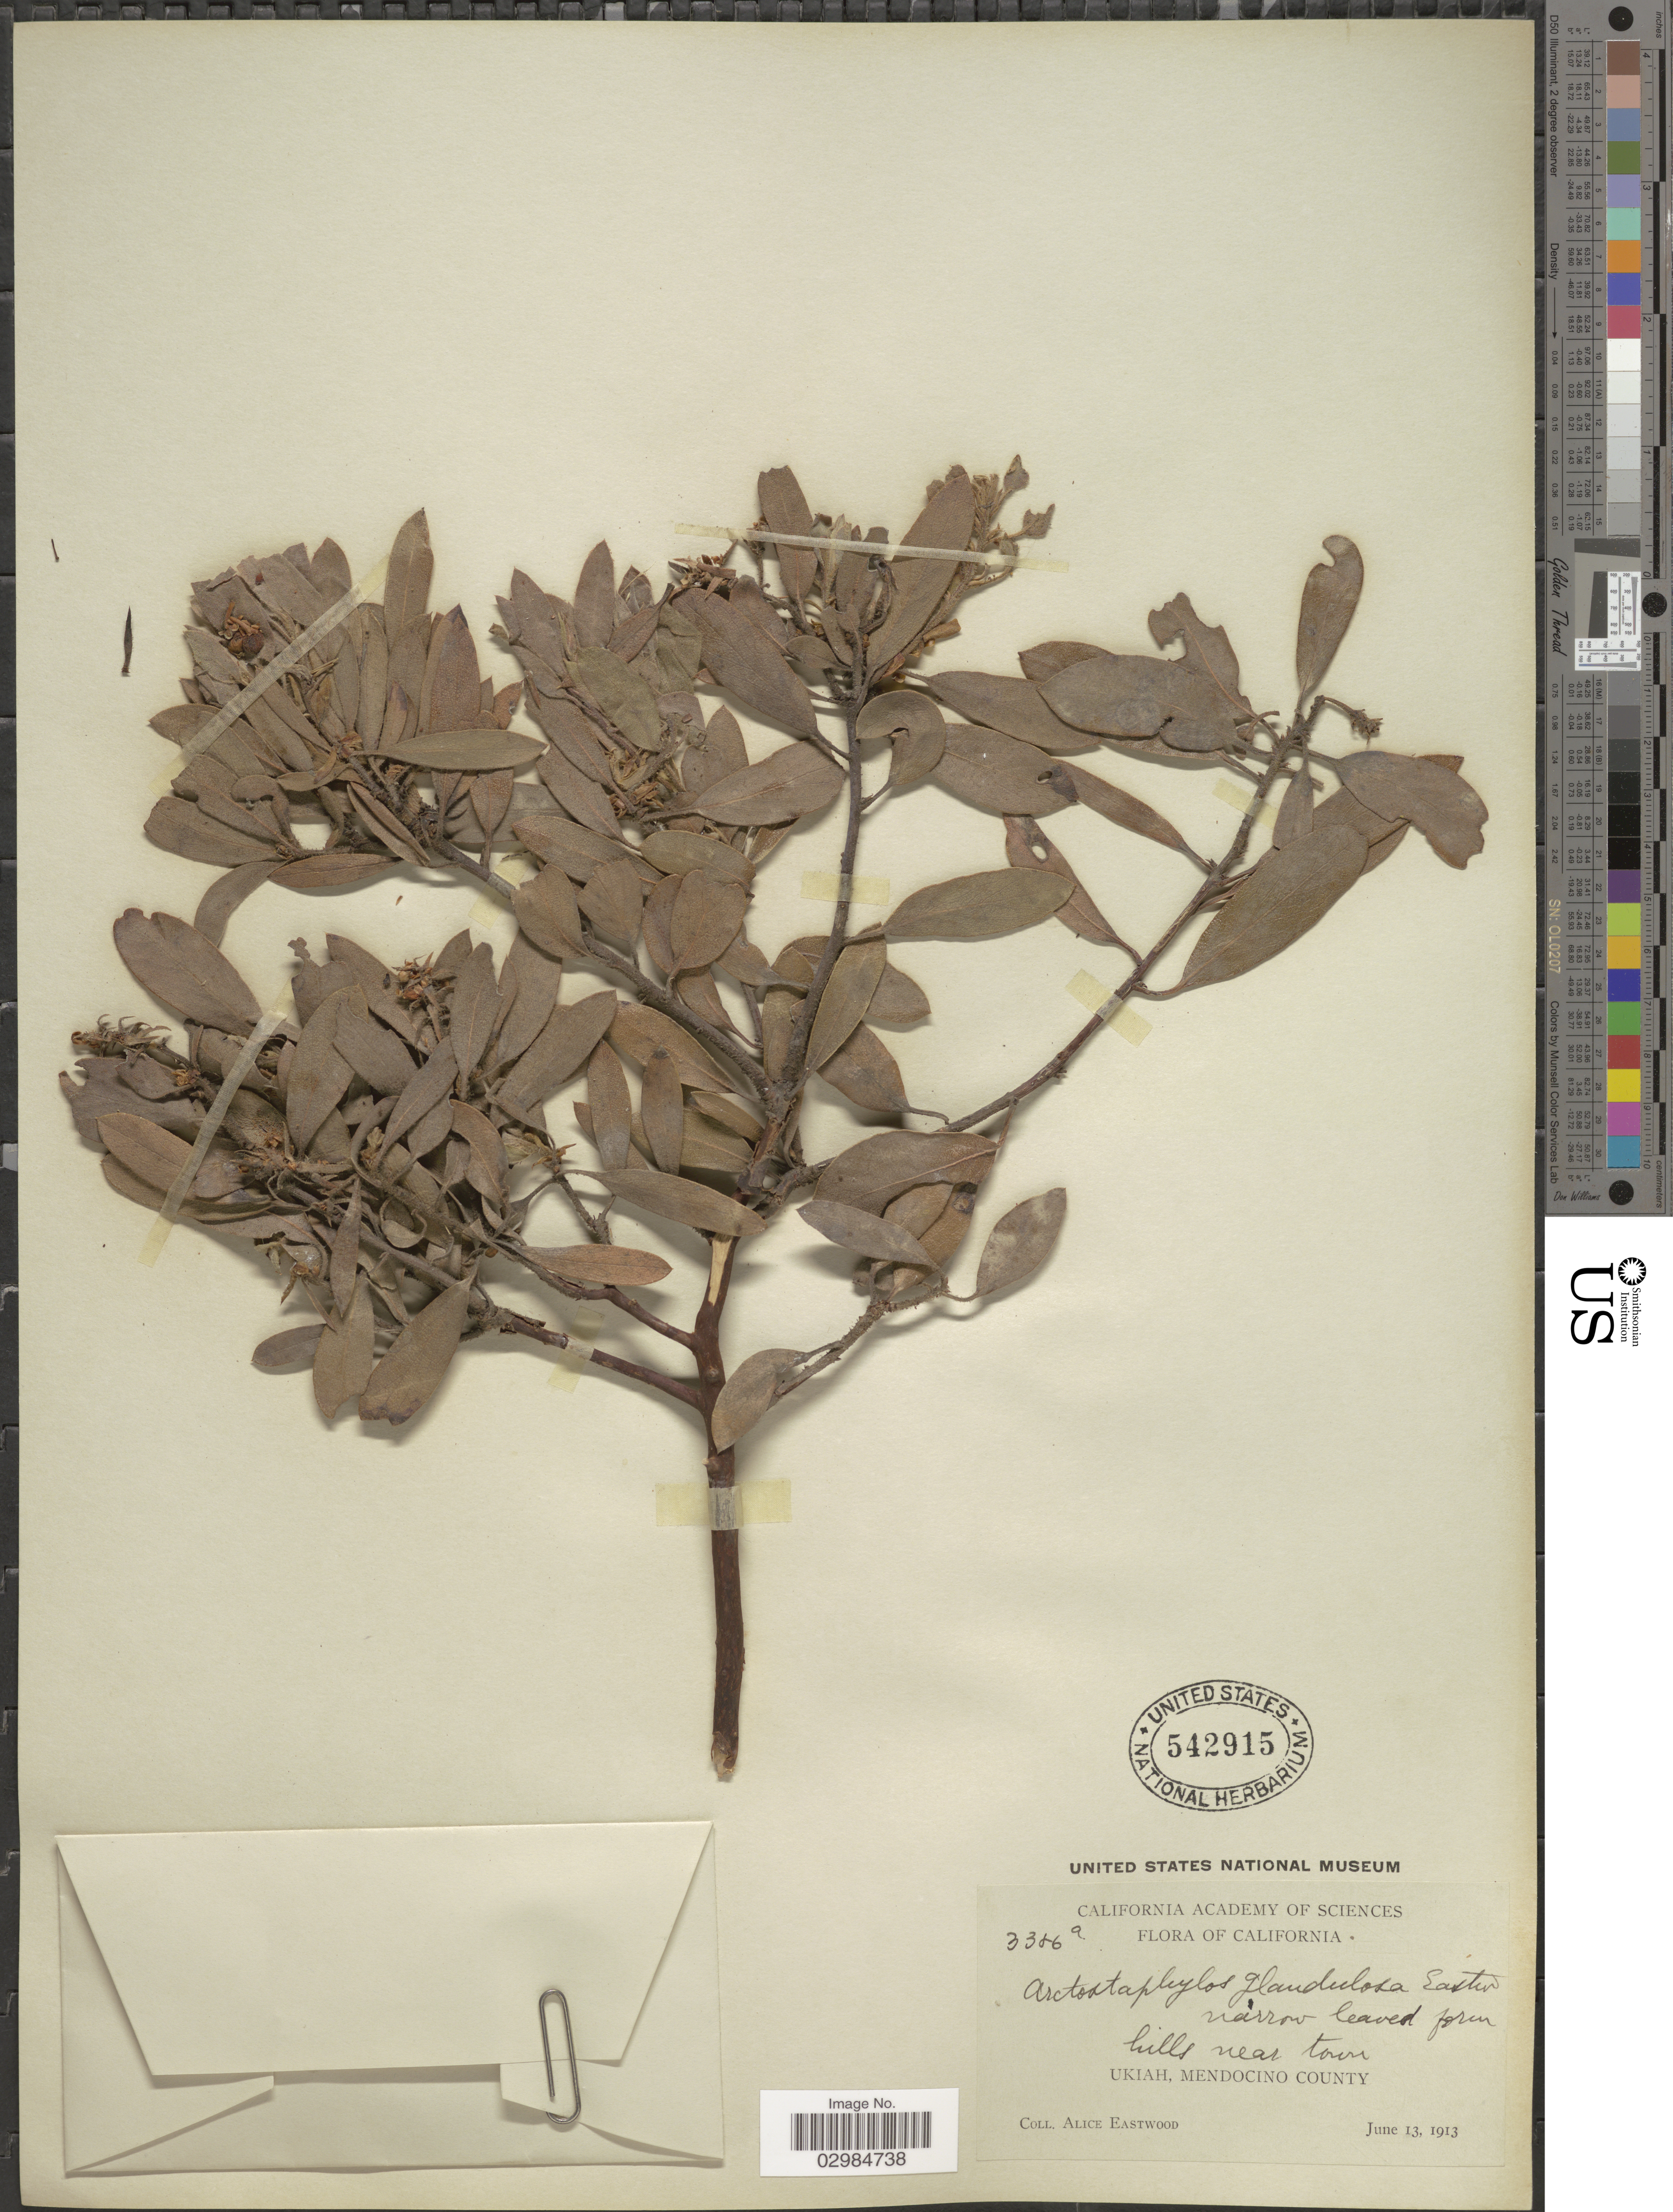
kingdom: Plantae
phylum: Tracheophyta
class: Magnoliopsida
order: Ericales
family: Ericaceae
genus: Arctostaphylos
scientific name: Arctostaphylos tomentosa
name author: (Pursh) Lindl.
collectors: A. Eastwood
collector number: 3386a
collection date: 1913-06-13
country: United States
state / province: California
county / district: Mendocino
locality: Hills near town. Ukiah, Mendocino County.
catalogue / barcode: US 542915